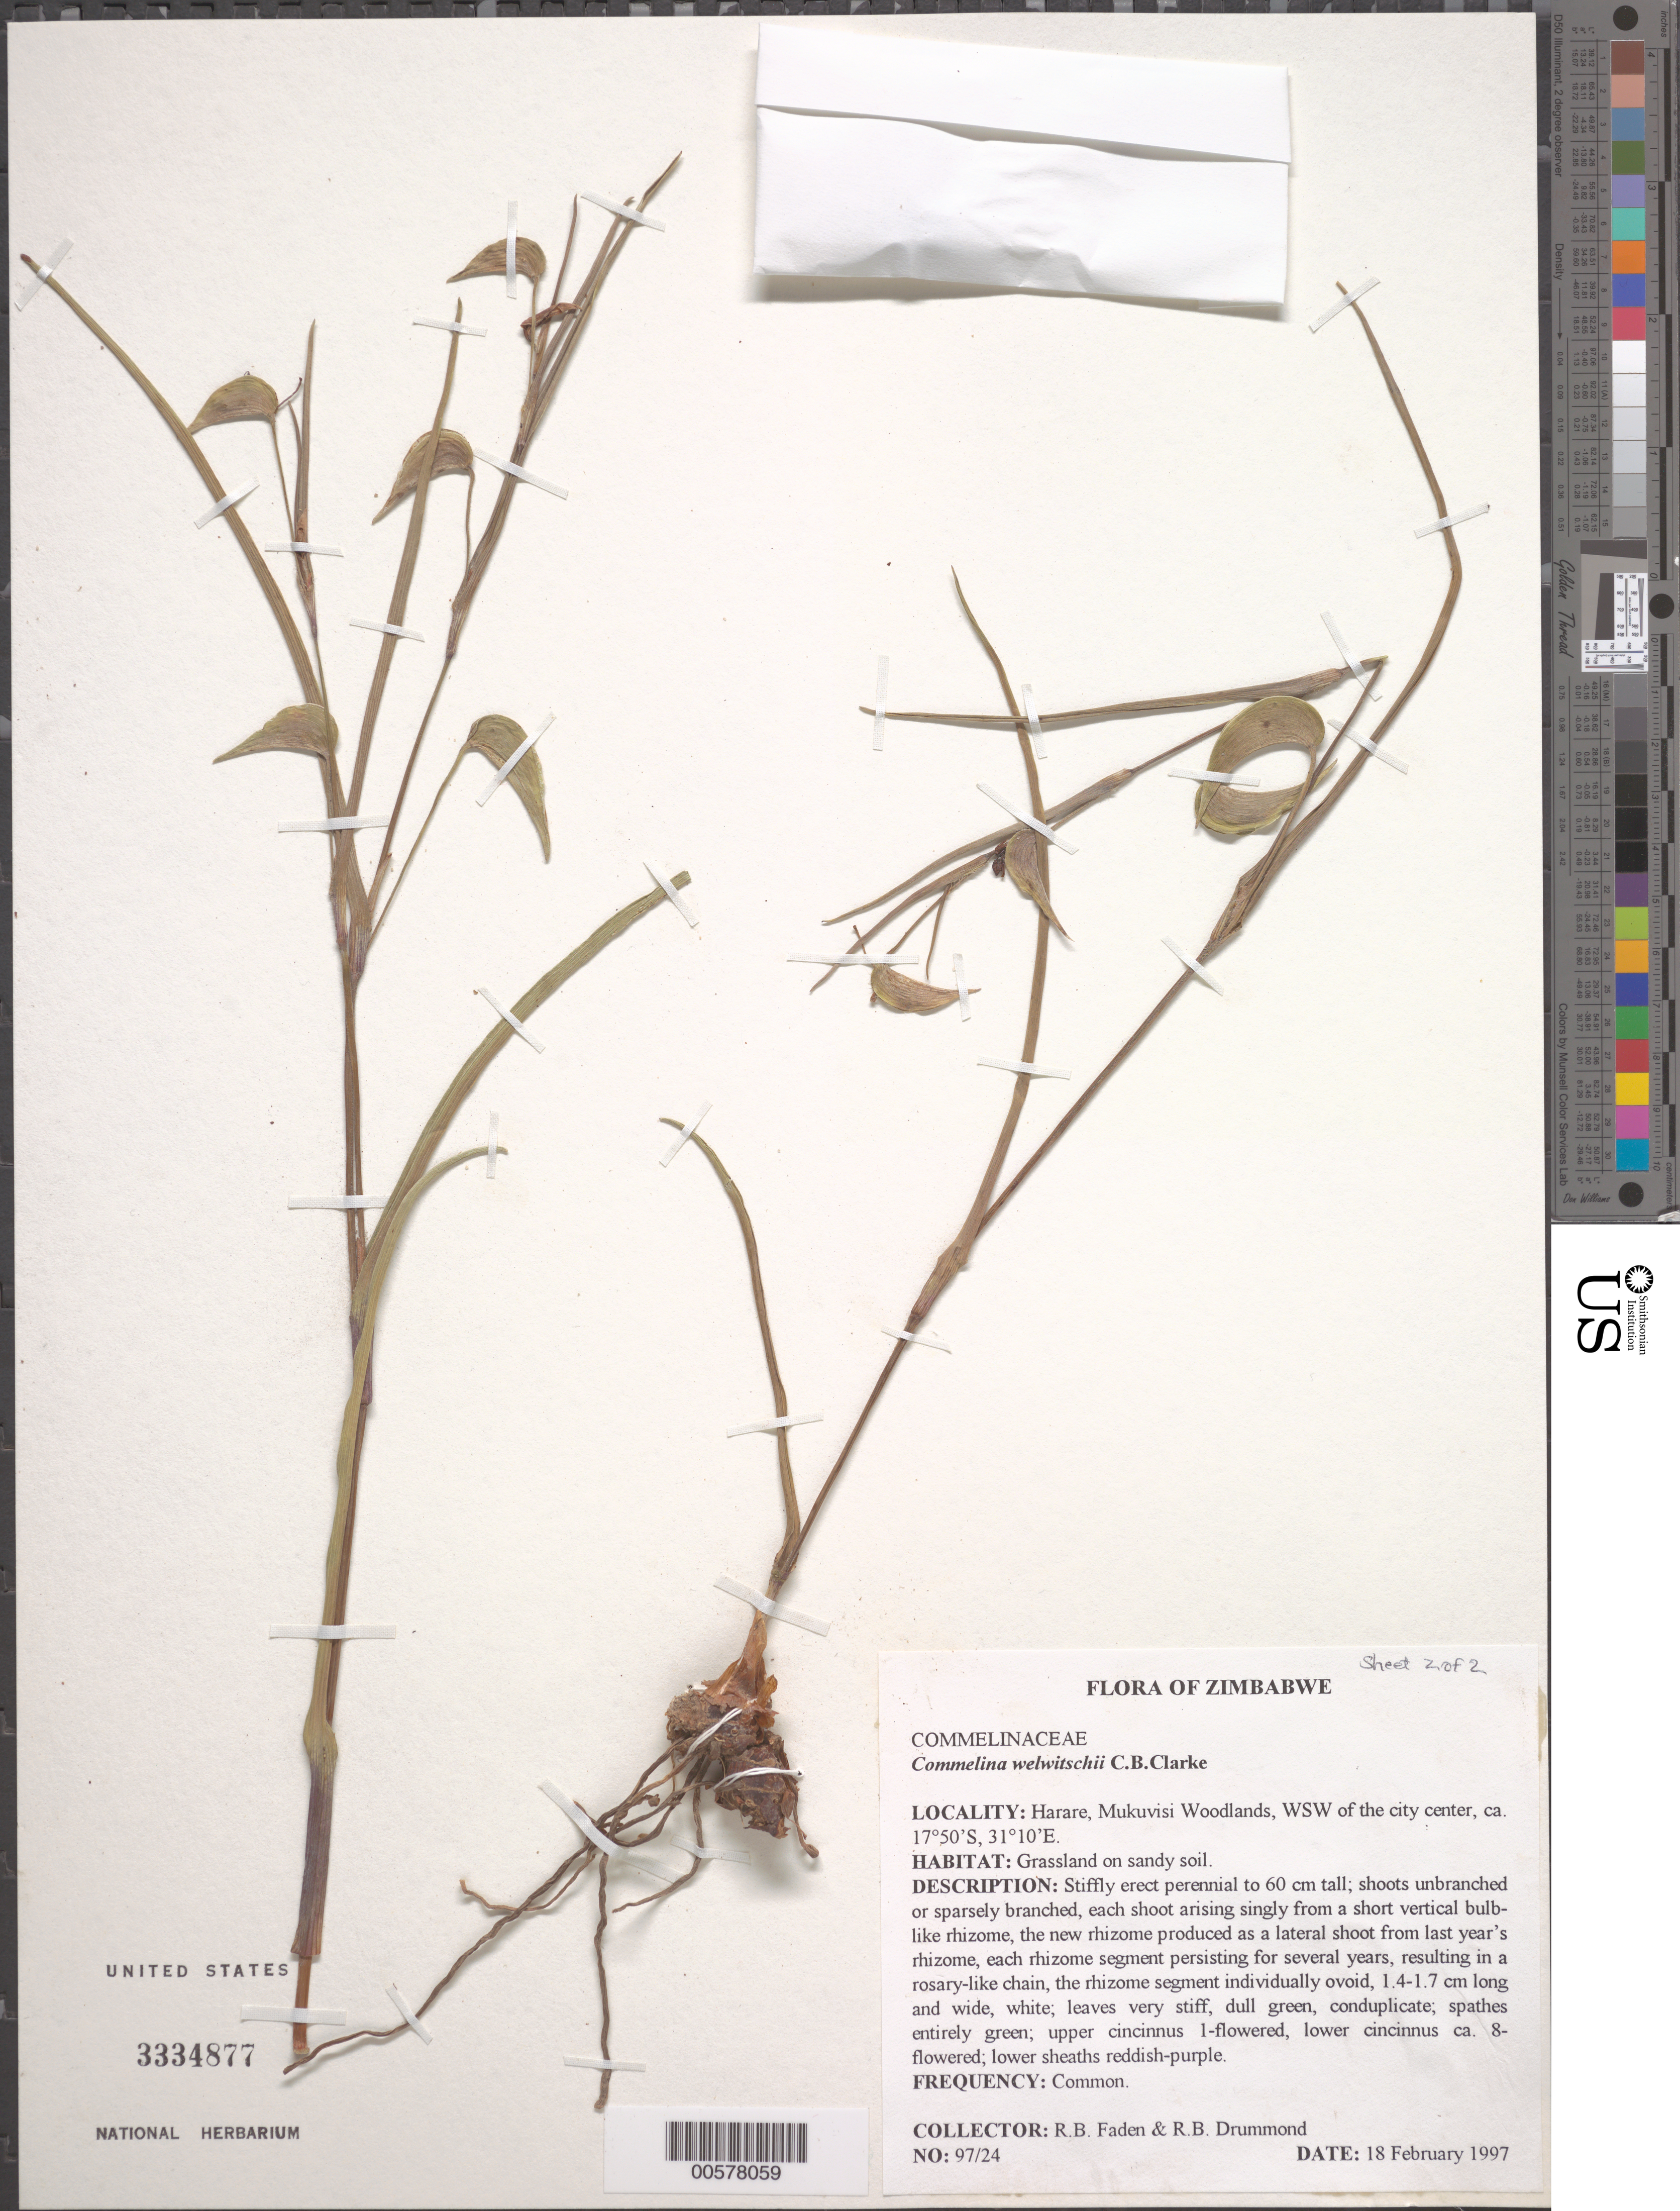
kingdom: Plantae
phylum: Tracheophyta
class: Liliopsida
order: Commelinales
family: Commelinaceae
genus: Commelina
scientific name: Commelina welwitschii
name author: C.B. Clarke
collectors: R. B. Faden, R. Drummond, A. Mapaura, M. Hyde & M. Silva-Jones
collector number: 97/24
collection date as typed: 17 Feb 1997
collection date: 1997-02-17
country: Zimbabwe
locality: Hararek, mukuvisi woodlands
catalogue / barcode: US 3334877